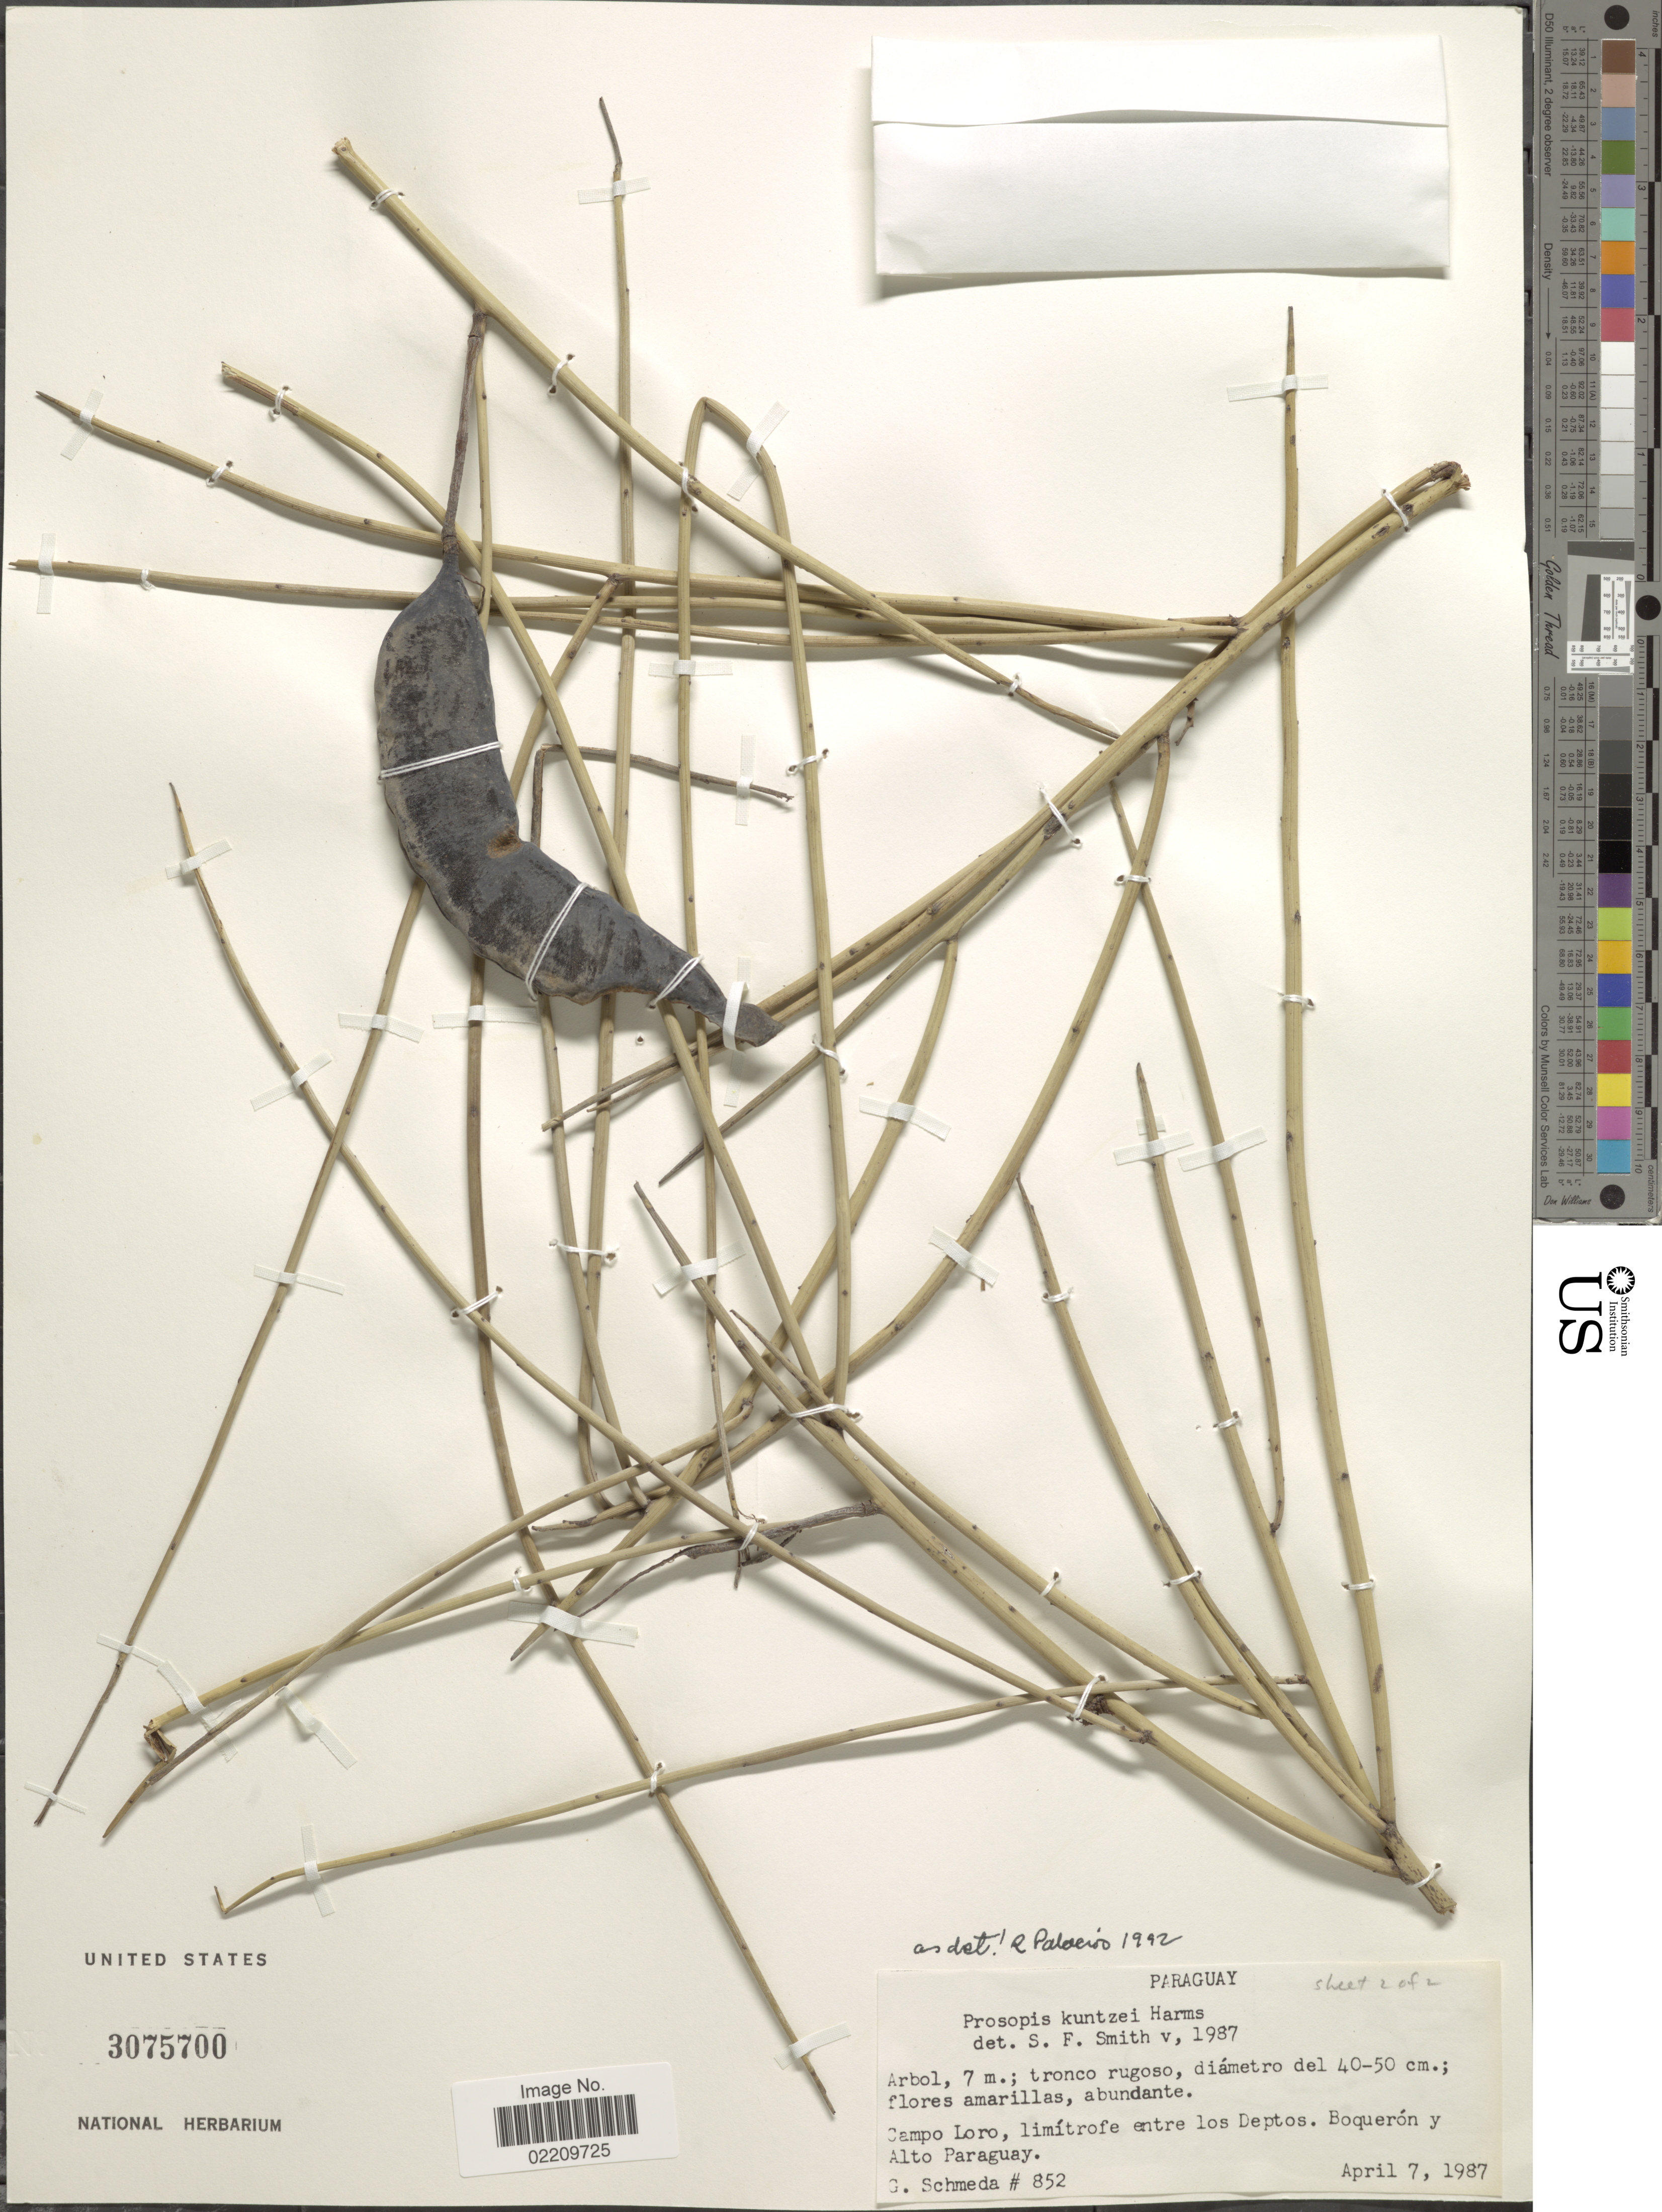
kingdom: Plantae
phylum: Tracheophyta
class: Magnoliopsida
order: Fabales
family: Fabaceae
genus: Neltuma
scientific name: Neltuma kuntzei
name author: (Harms ex Kuntze) C. E. Hughes & G.P. Lewis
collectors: G. Schmeda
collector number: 852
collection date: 1987-04-07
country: Paraguay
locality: Campo Loro, limítrofe entre los Deptos. Boquerón y Alto Paraguay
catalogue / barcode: US 3075700